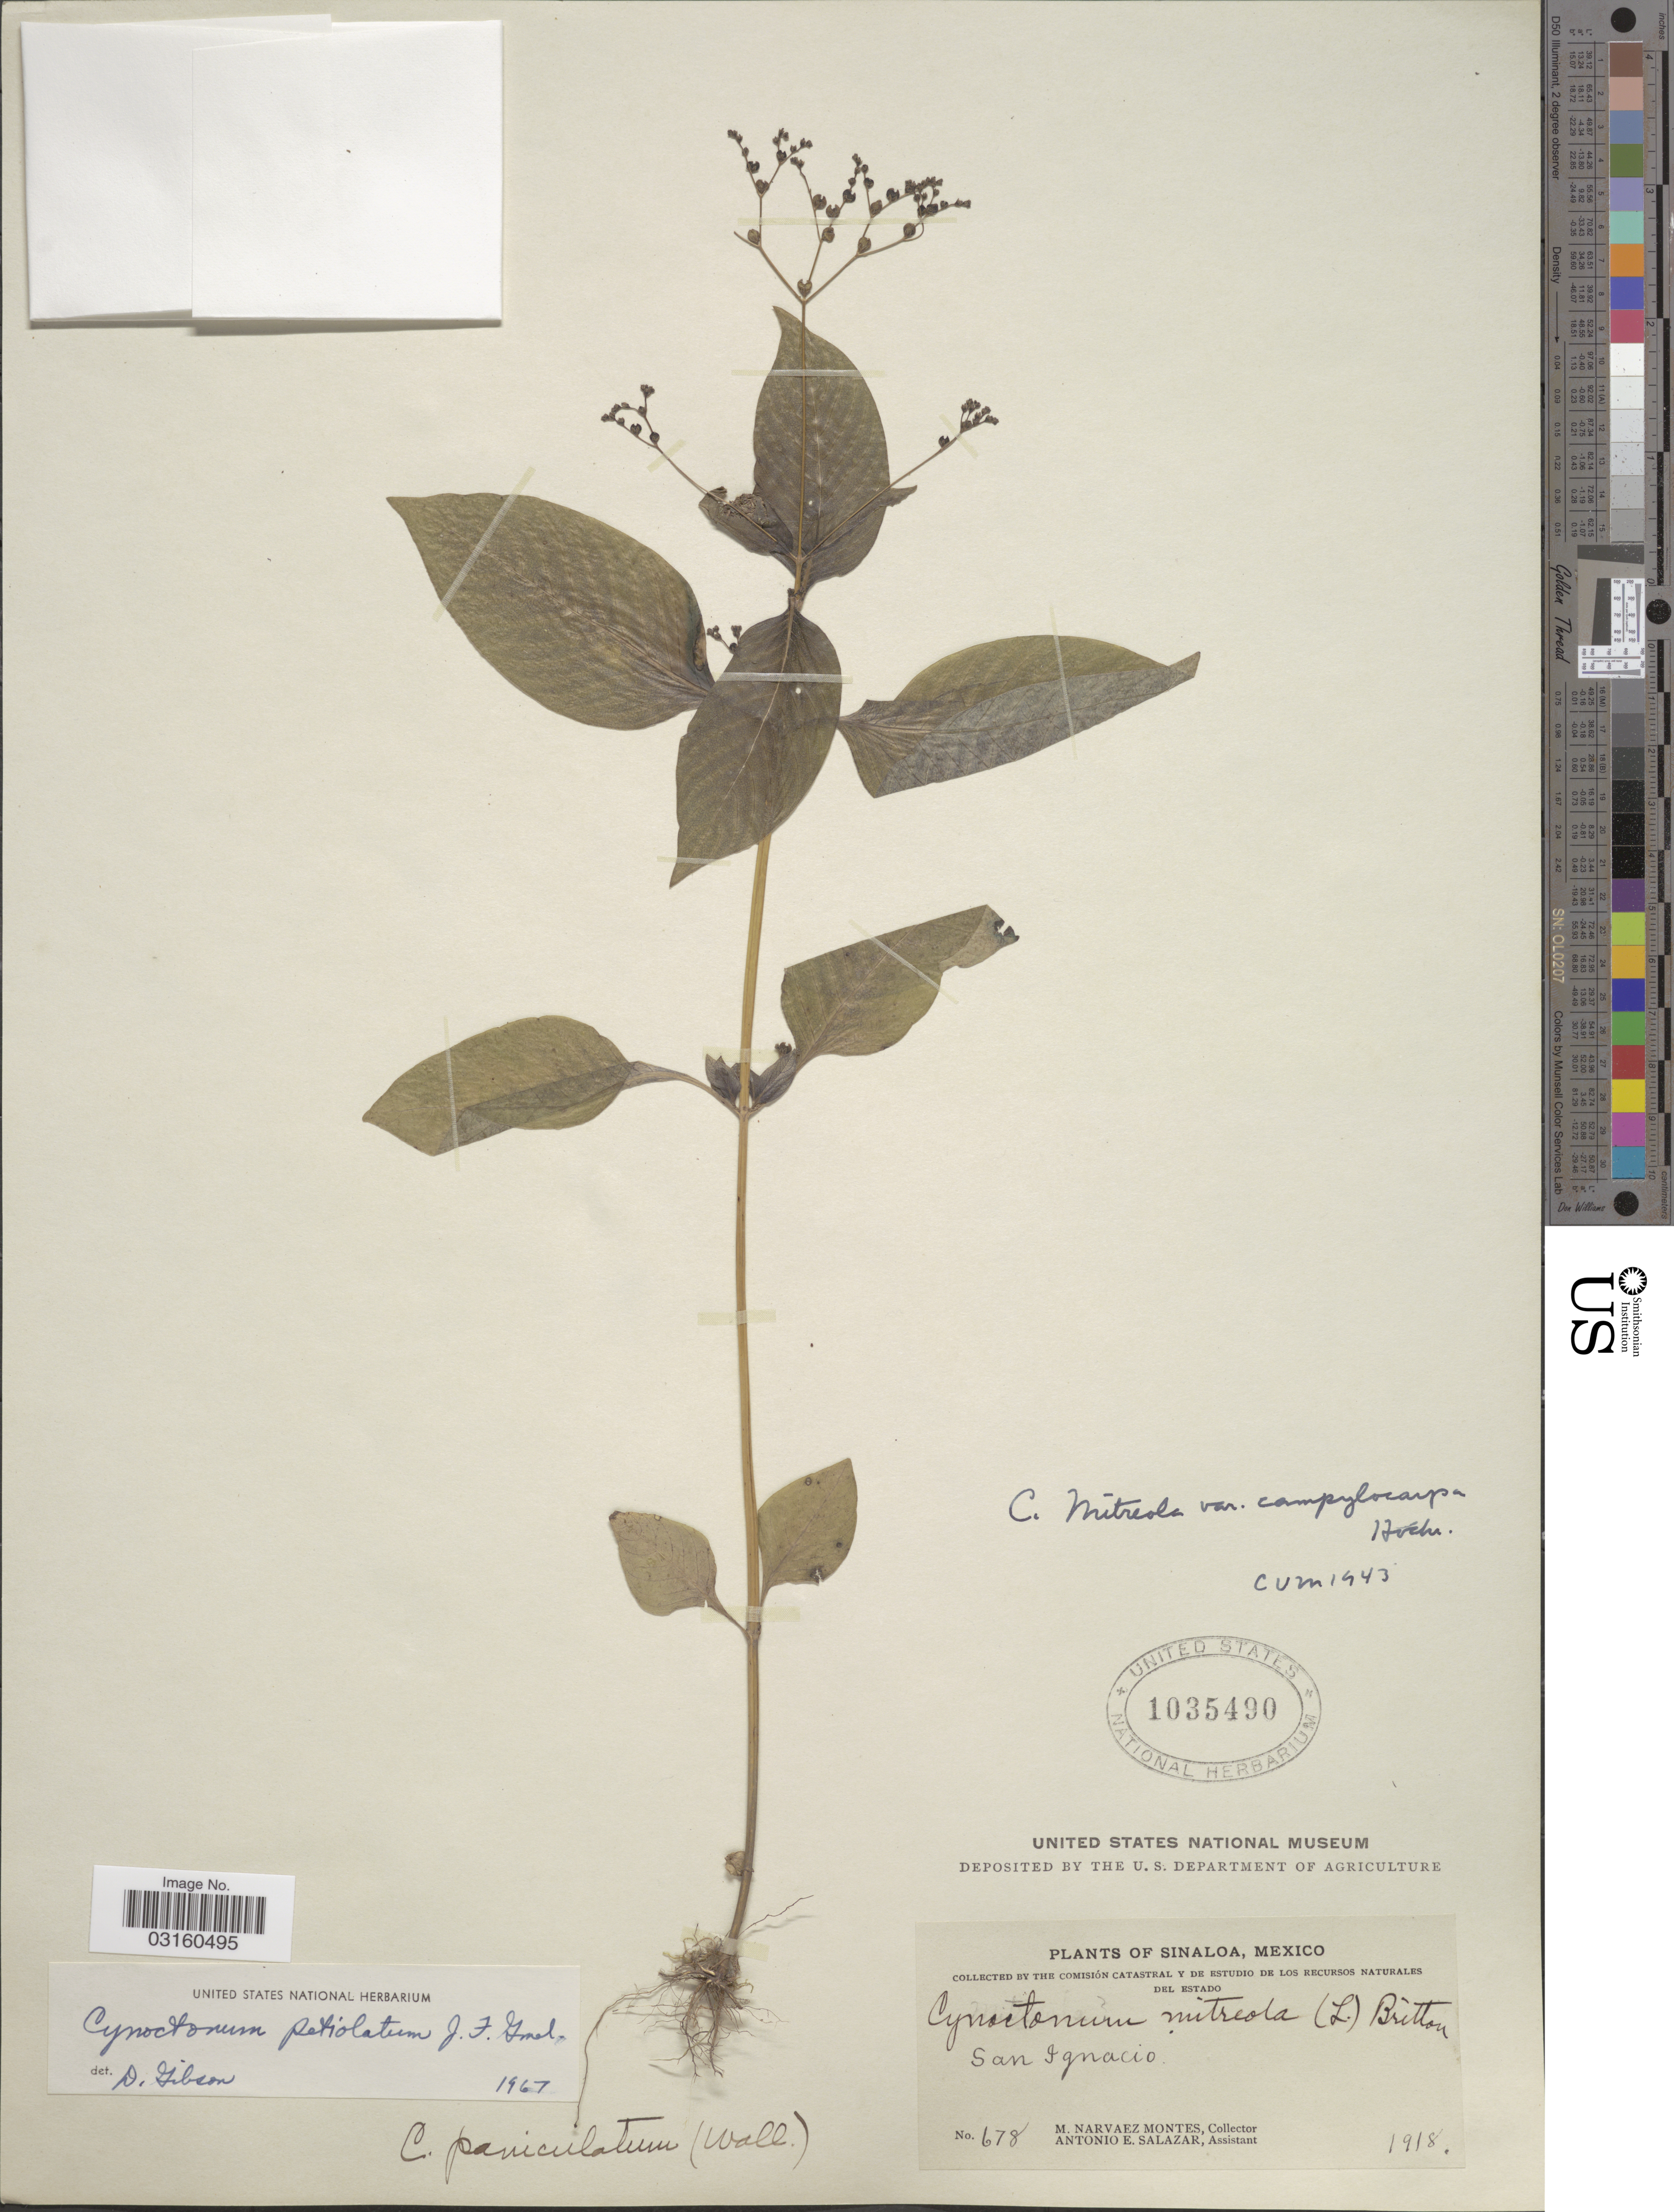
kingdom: Plantae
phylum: Tracheophyta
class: Magnoliopsida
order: Gentianales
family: Loganiaceae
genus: Mitreola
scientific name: Mitreola petiolata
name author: (J.F. Gmel.) Torr. & A. Gray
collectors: M. Narvaez-Montes & A. E. Salazar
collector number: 678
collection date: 1918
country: Mexico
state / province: Sinaloa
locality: San Ignacio.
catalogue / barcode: US 1035490